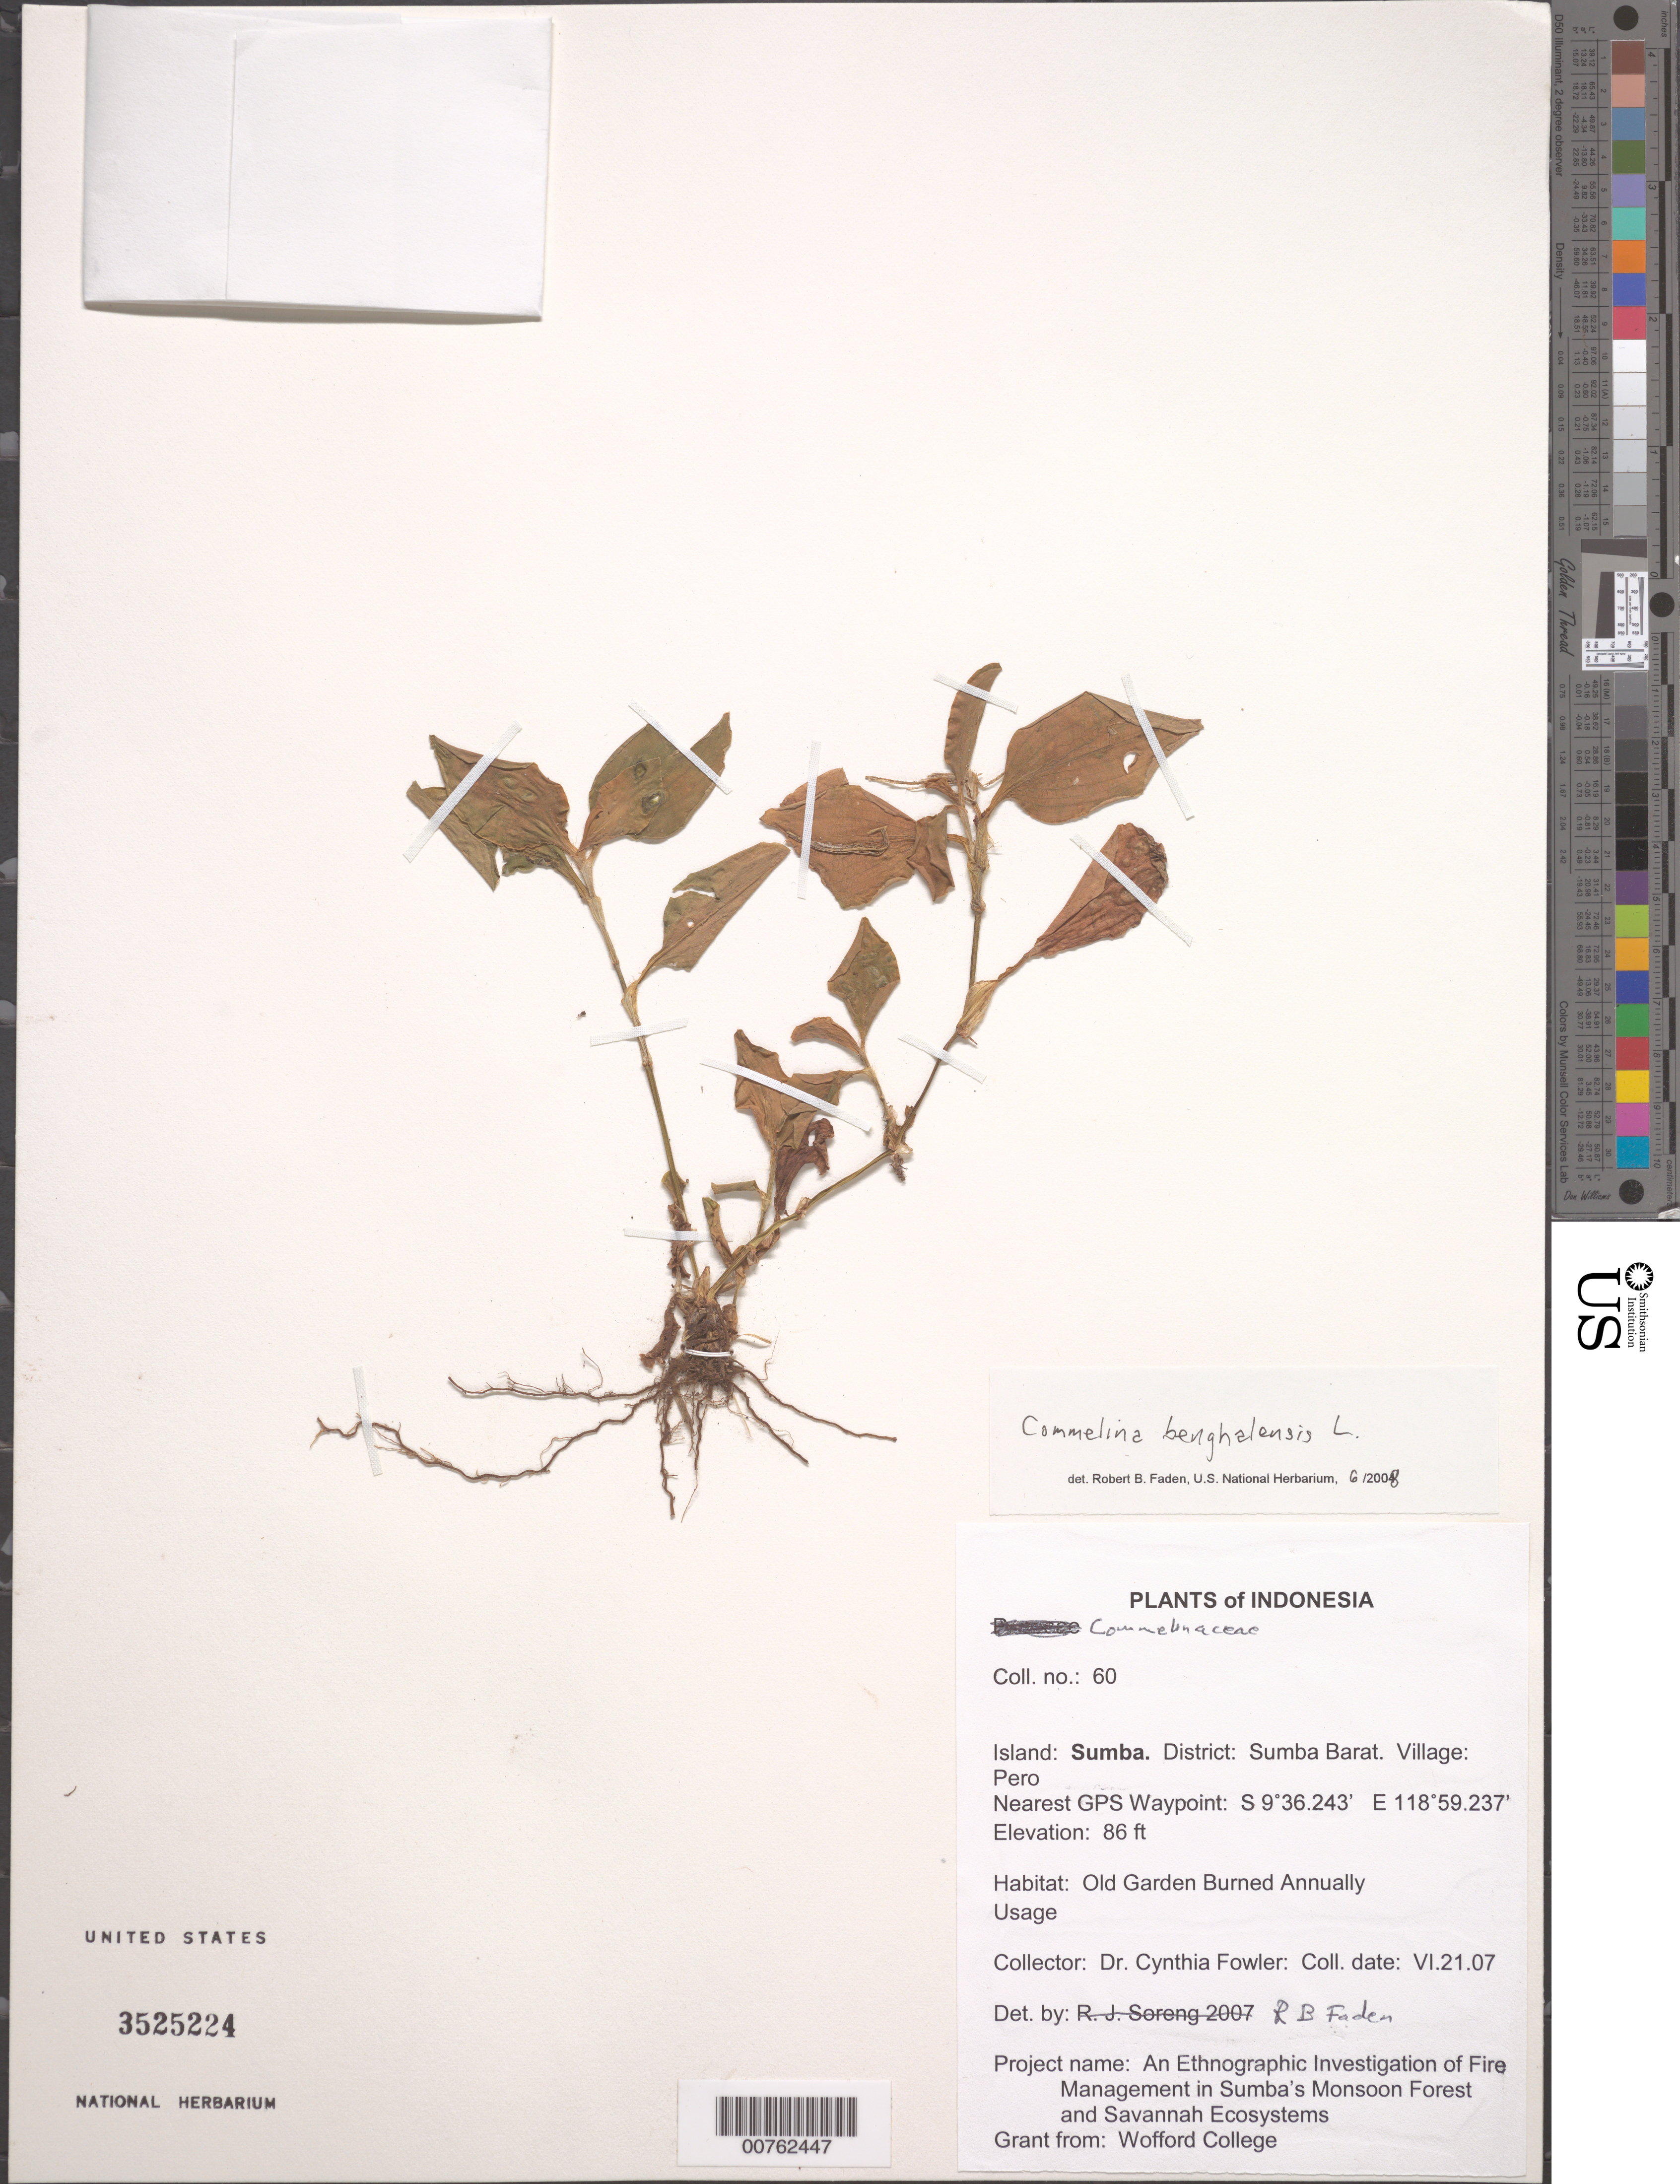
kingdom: Plantae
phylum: Tracheophyta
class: Liliopsida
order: Commelinales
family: Commelinaceae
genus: Commelina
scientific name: Commelina benghalensis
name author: L.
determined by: Faden, Robert B., (US), Smithsonian Institution - National Museum of Natural History (UNITED STATES)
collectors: C. Fowler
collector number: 60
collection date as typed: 21 Jun 2007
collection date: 2007-06-21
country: Indonesia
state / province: Nusa Tenggara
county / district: Nusa Tenggara Timur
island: Sumba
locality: Pero, Sumba Barat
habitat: Old Garden Burned Annually.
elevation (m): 26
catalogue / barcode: US 3525224